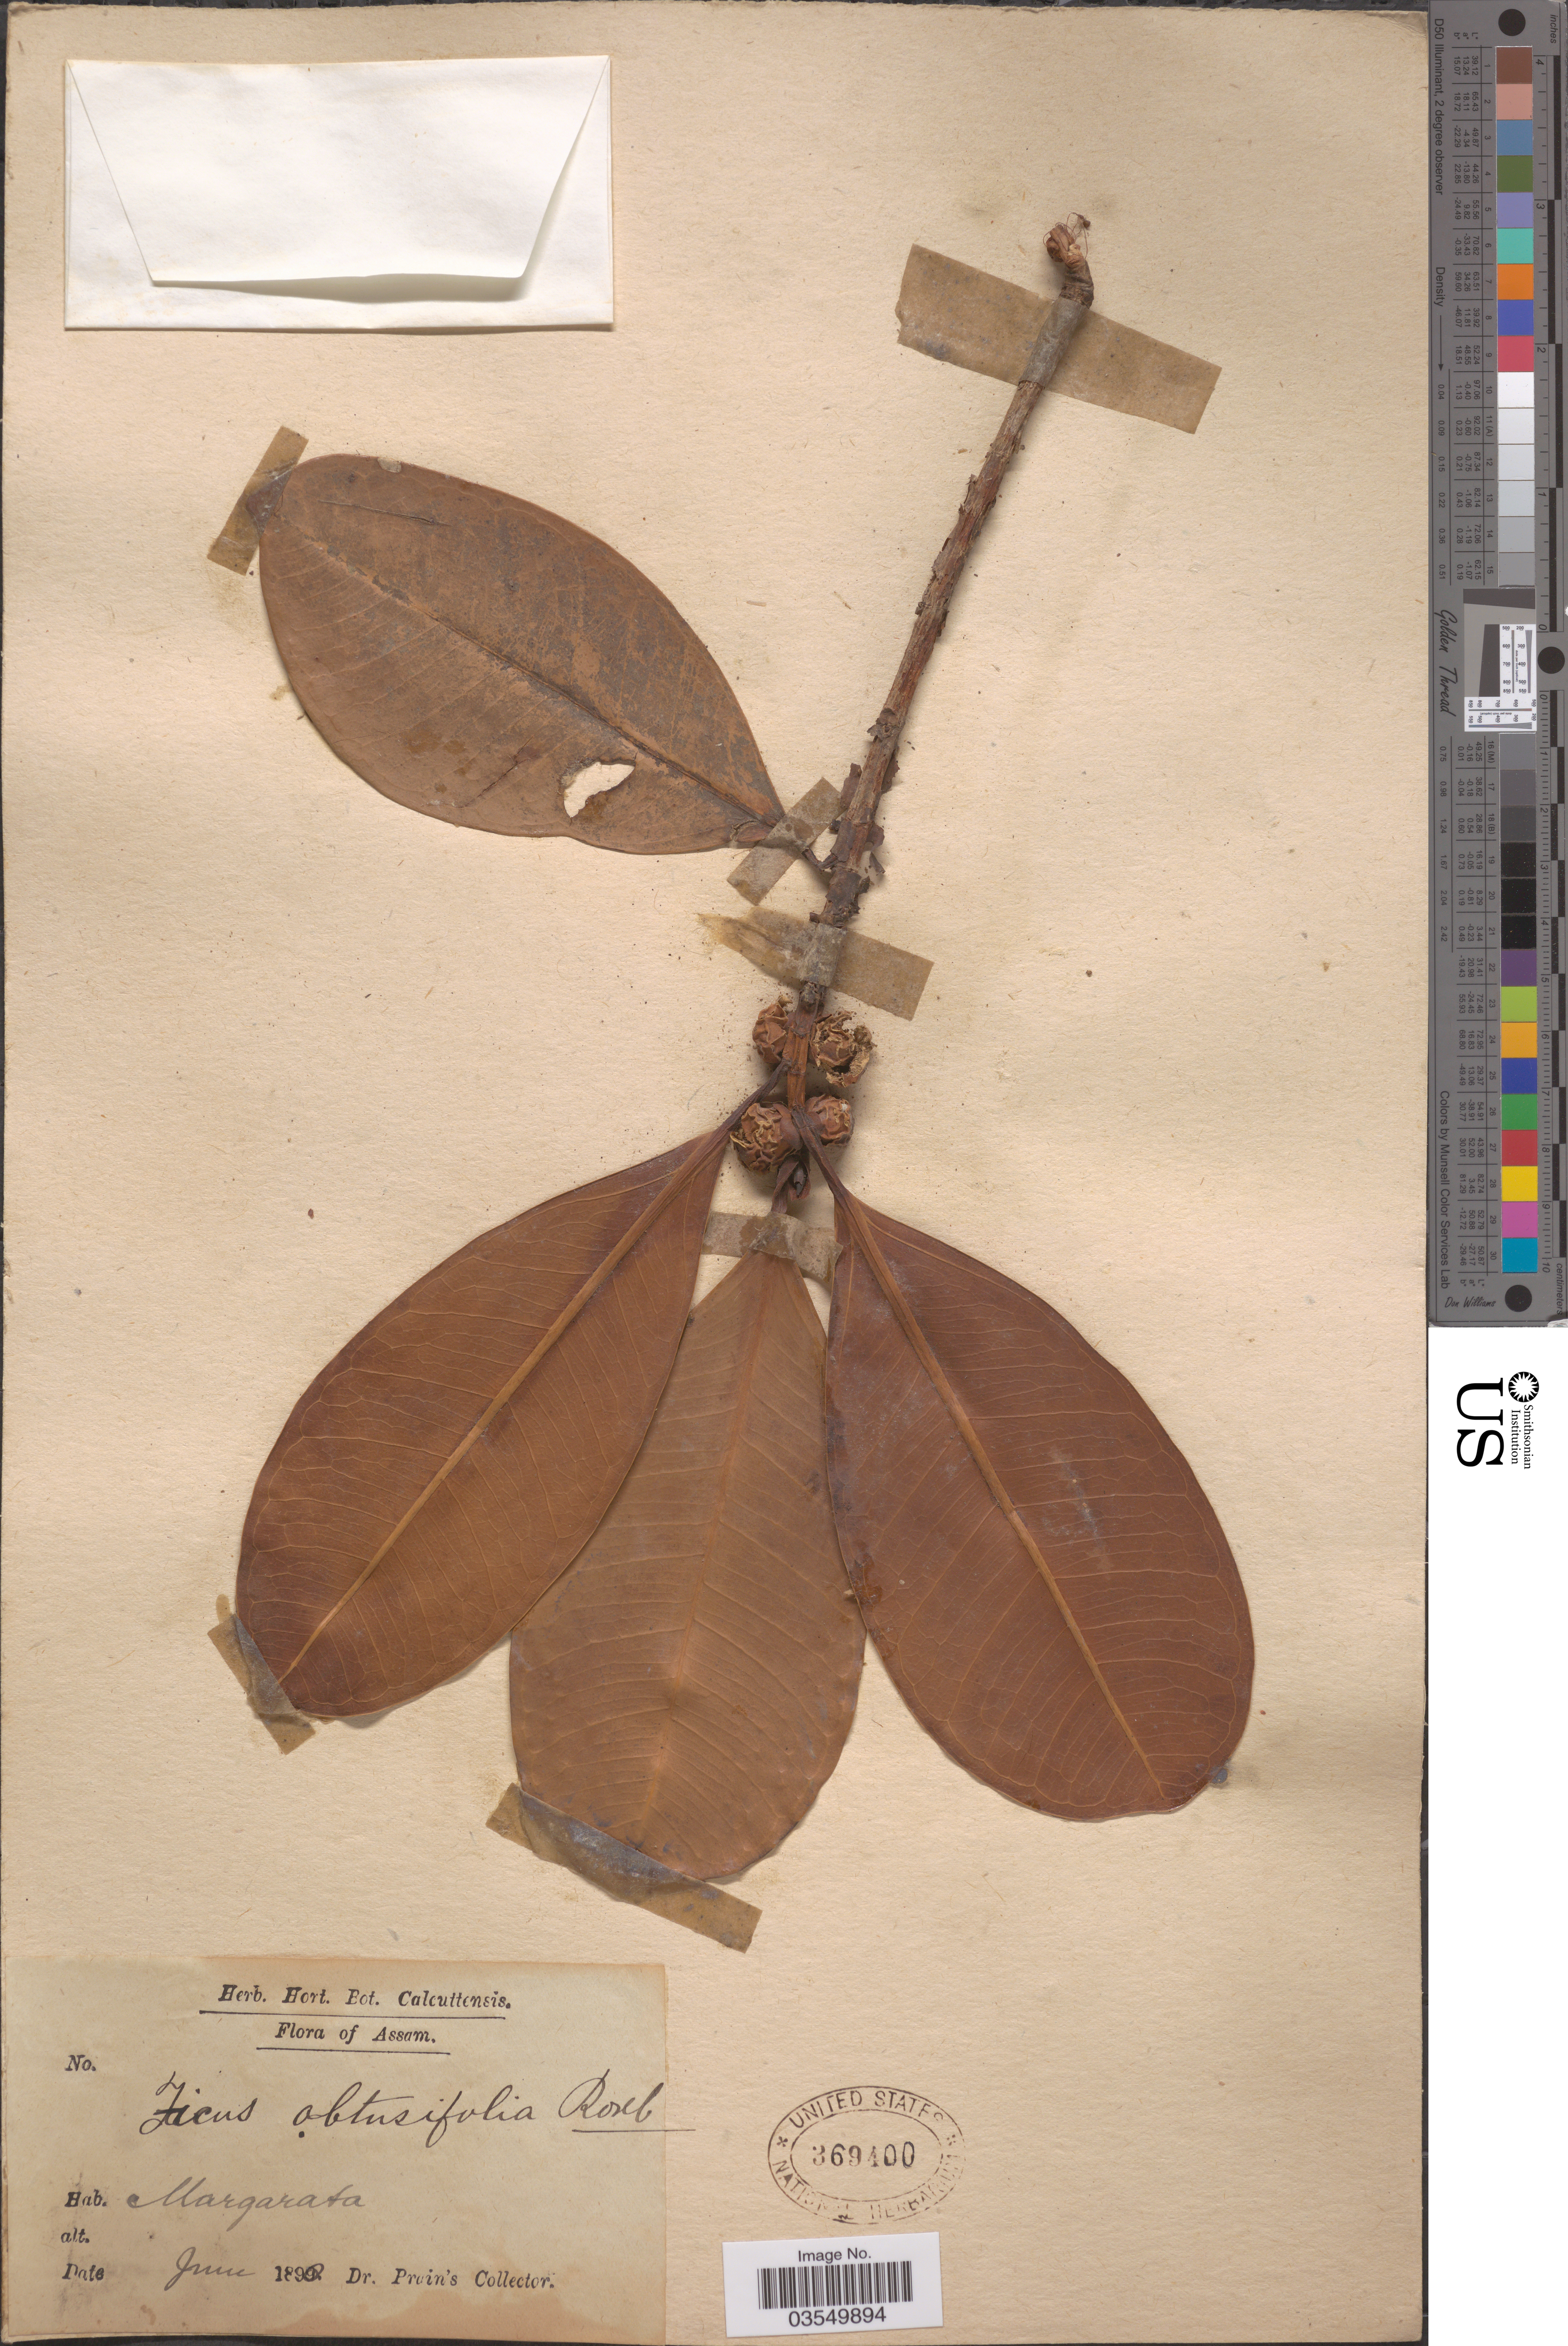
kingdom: Plantae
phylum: Tracheophyta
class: Magnoliopsida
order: Rosales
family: Moraceae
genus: Ficus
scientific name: Ficus curtipes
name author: Corner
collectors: Dr. Prain's collector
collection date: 1890-06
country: India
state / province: Assam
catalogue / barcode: US 369400